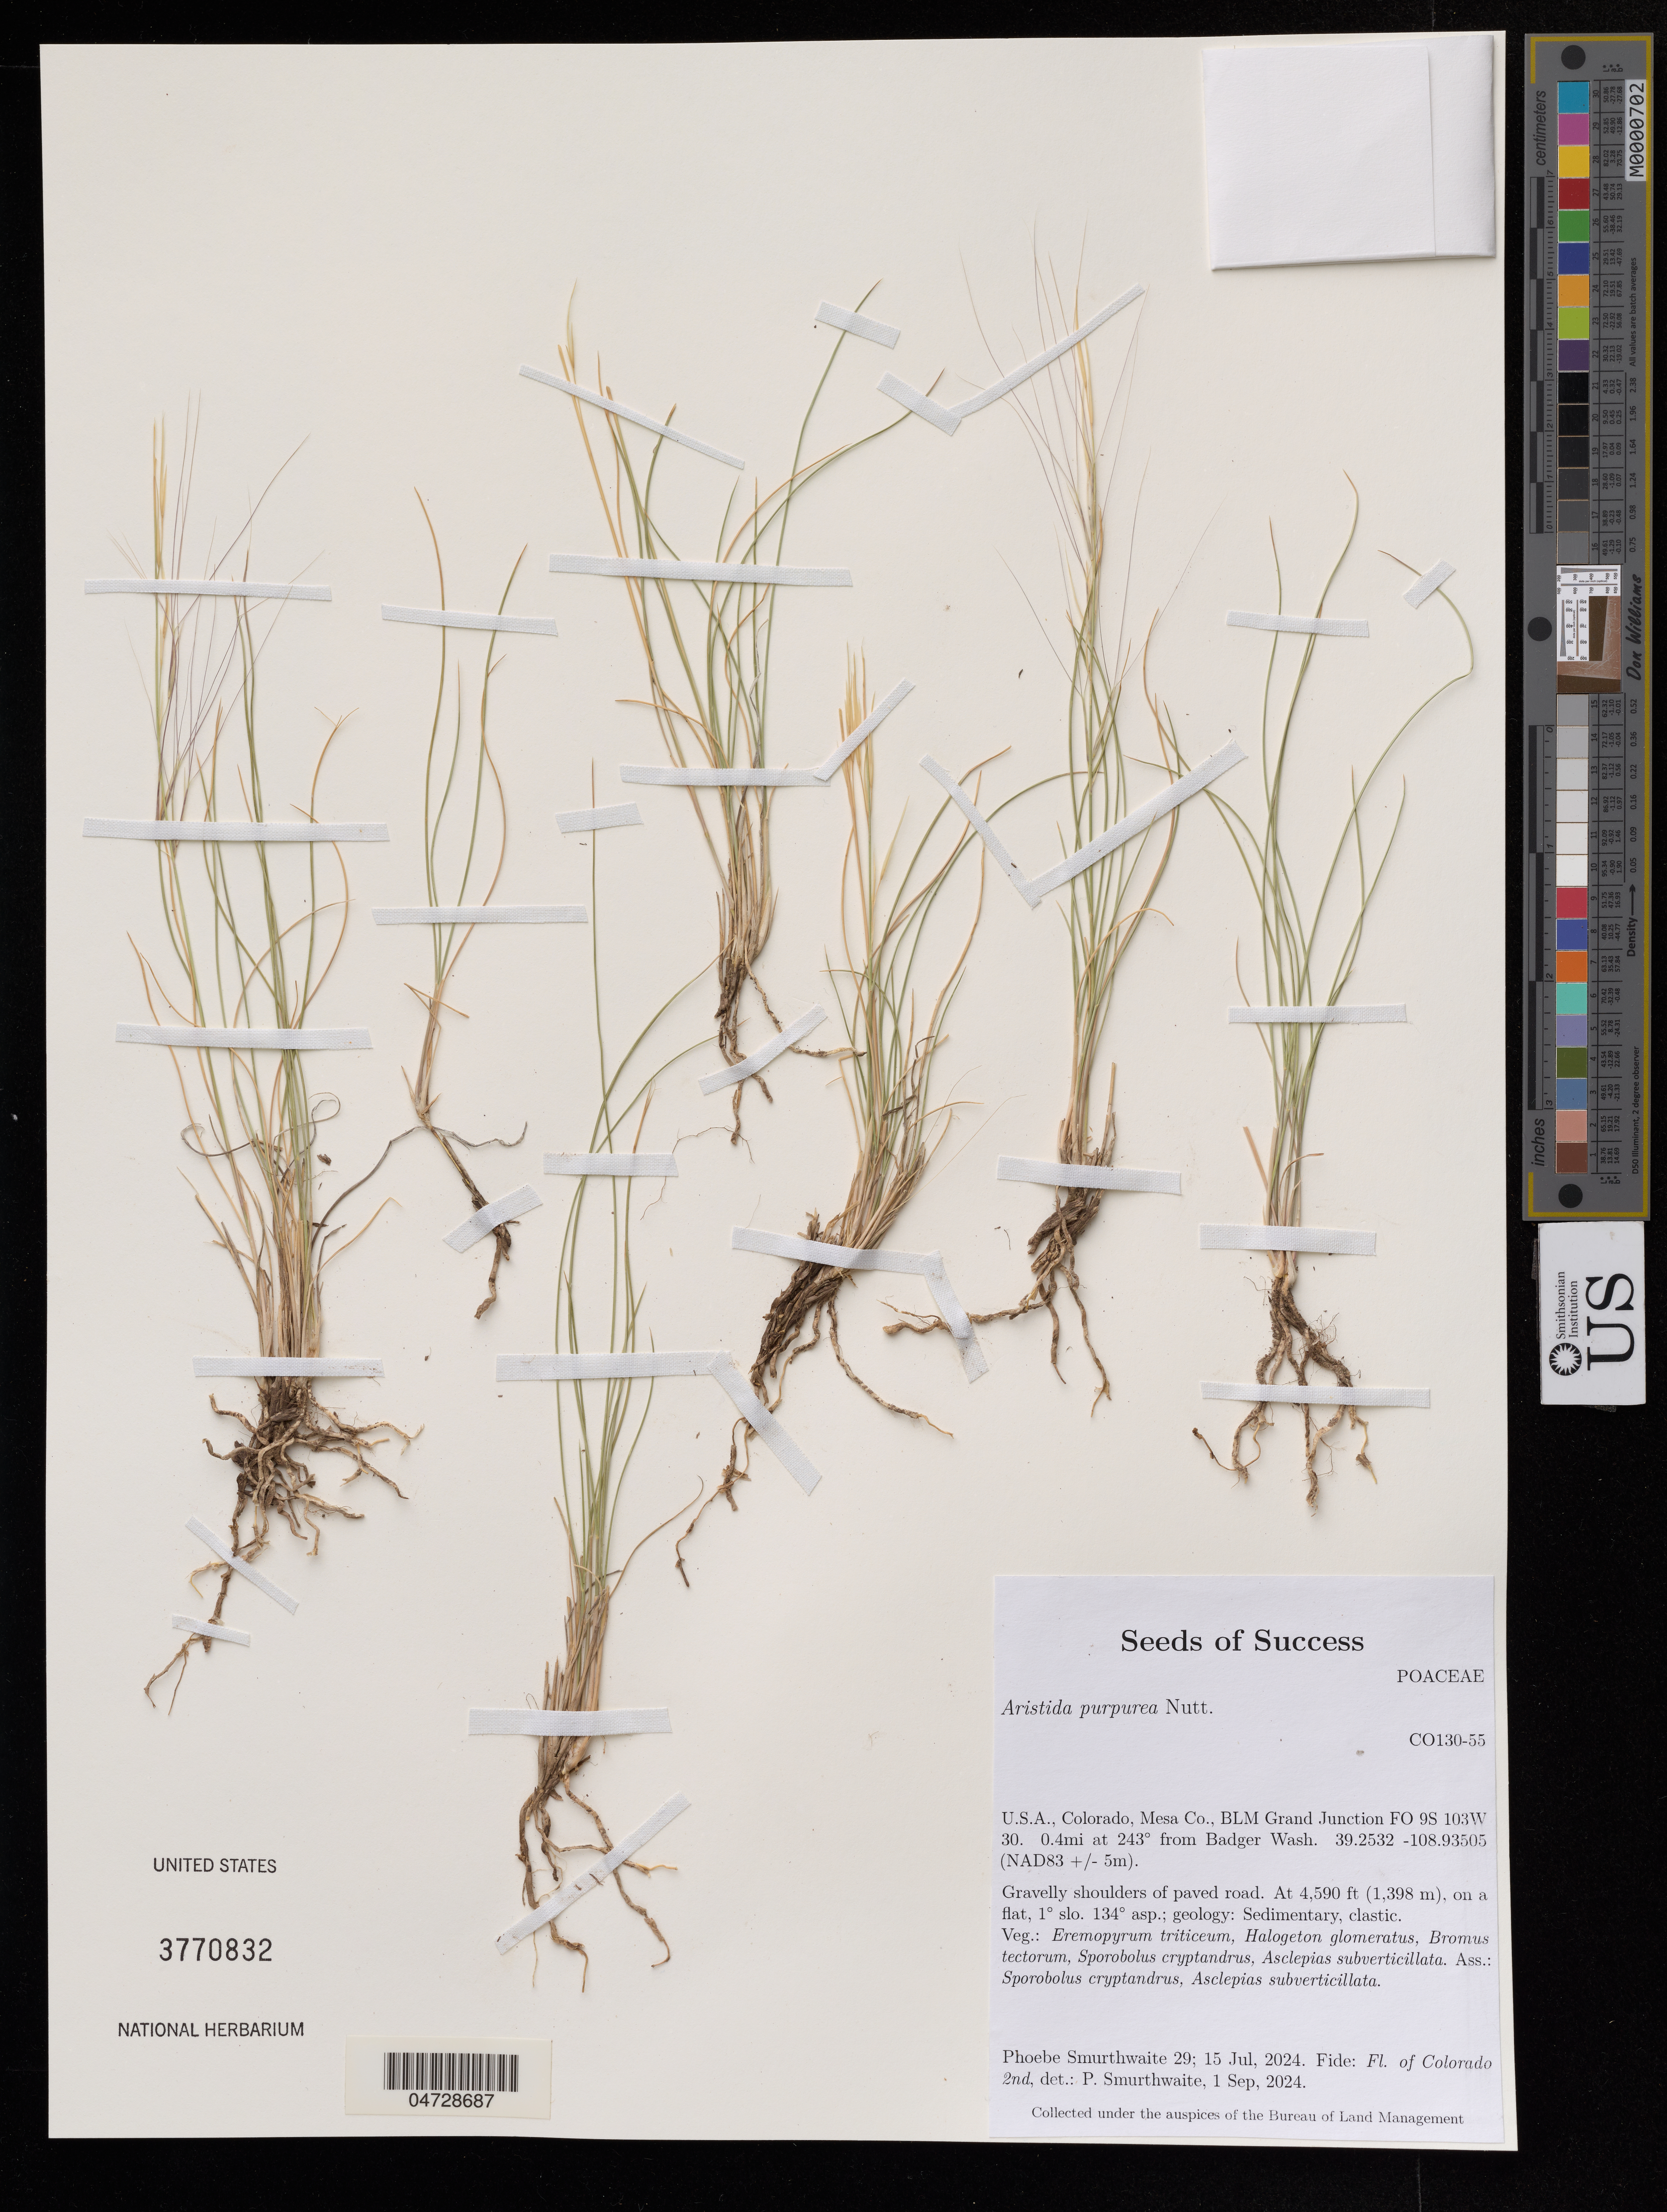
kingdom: Plantae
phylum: Tracheophyta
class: Liliopsida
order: Poales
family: Poaceae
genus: Aristida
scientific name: Aristida purpurea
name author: Nutt.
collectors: P. Smurthwaite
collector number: CO130-55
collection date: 2024-07-15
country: United States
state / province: Colorado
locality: Mesa Co., BLM Grand Junction FO.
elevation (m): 1399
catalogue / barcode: US 3770832